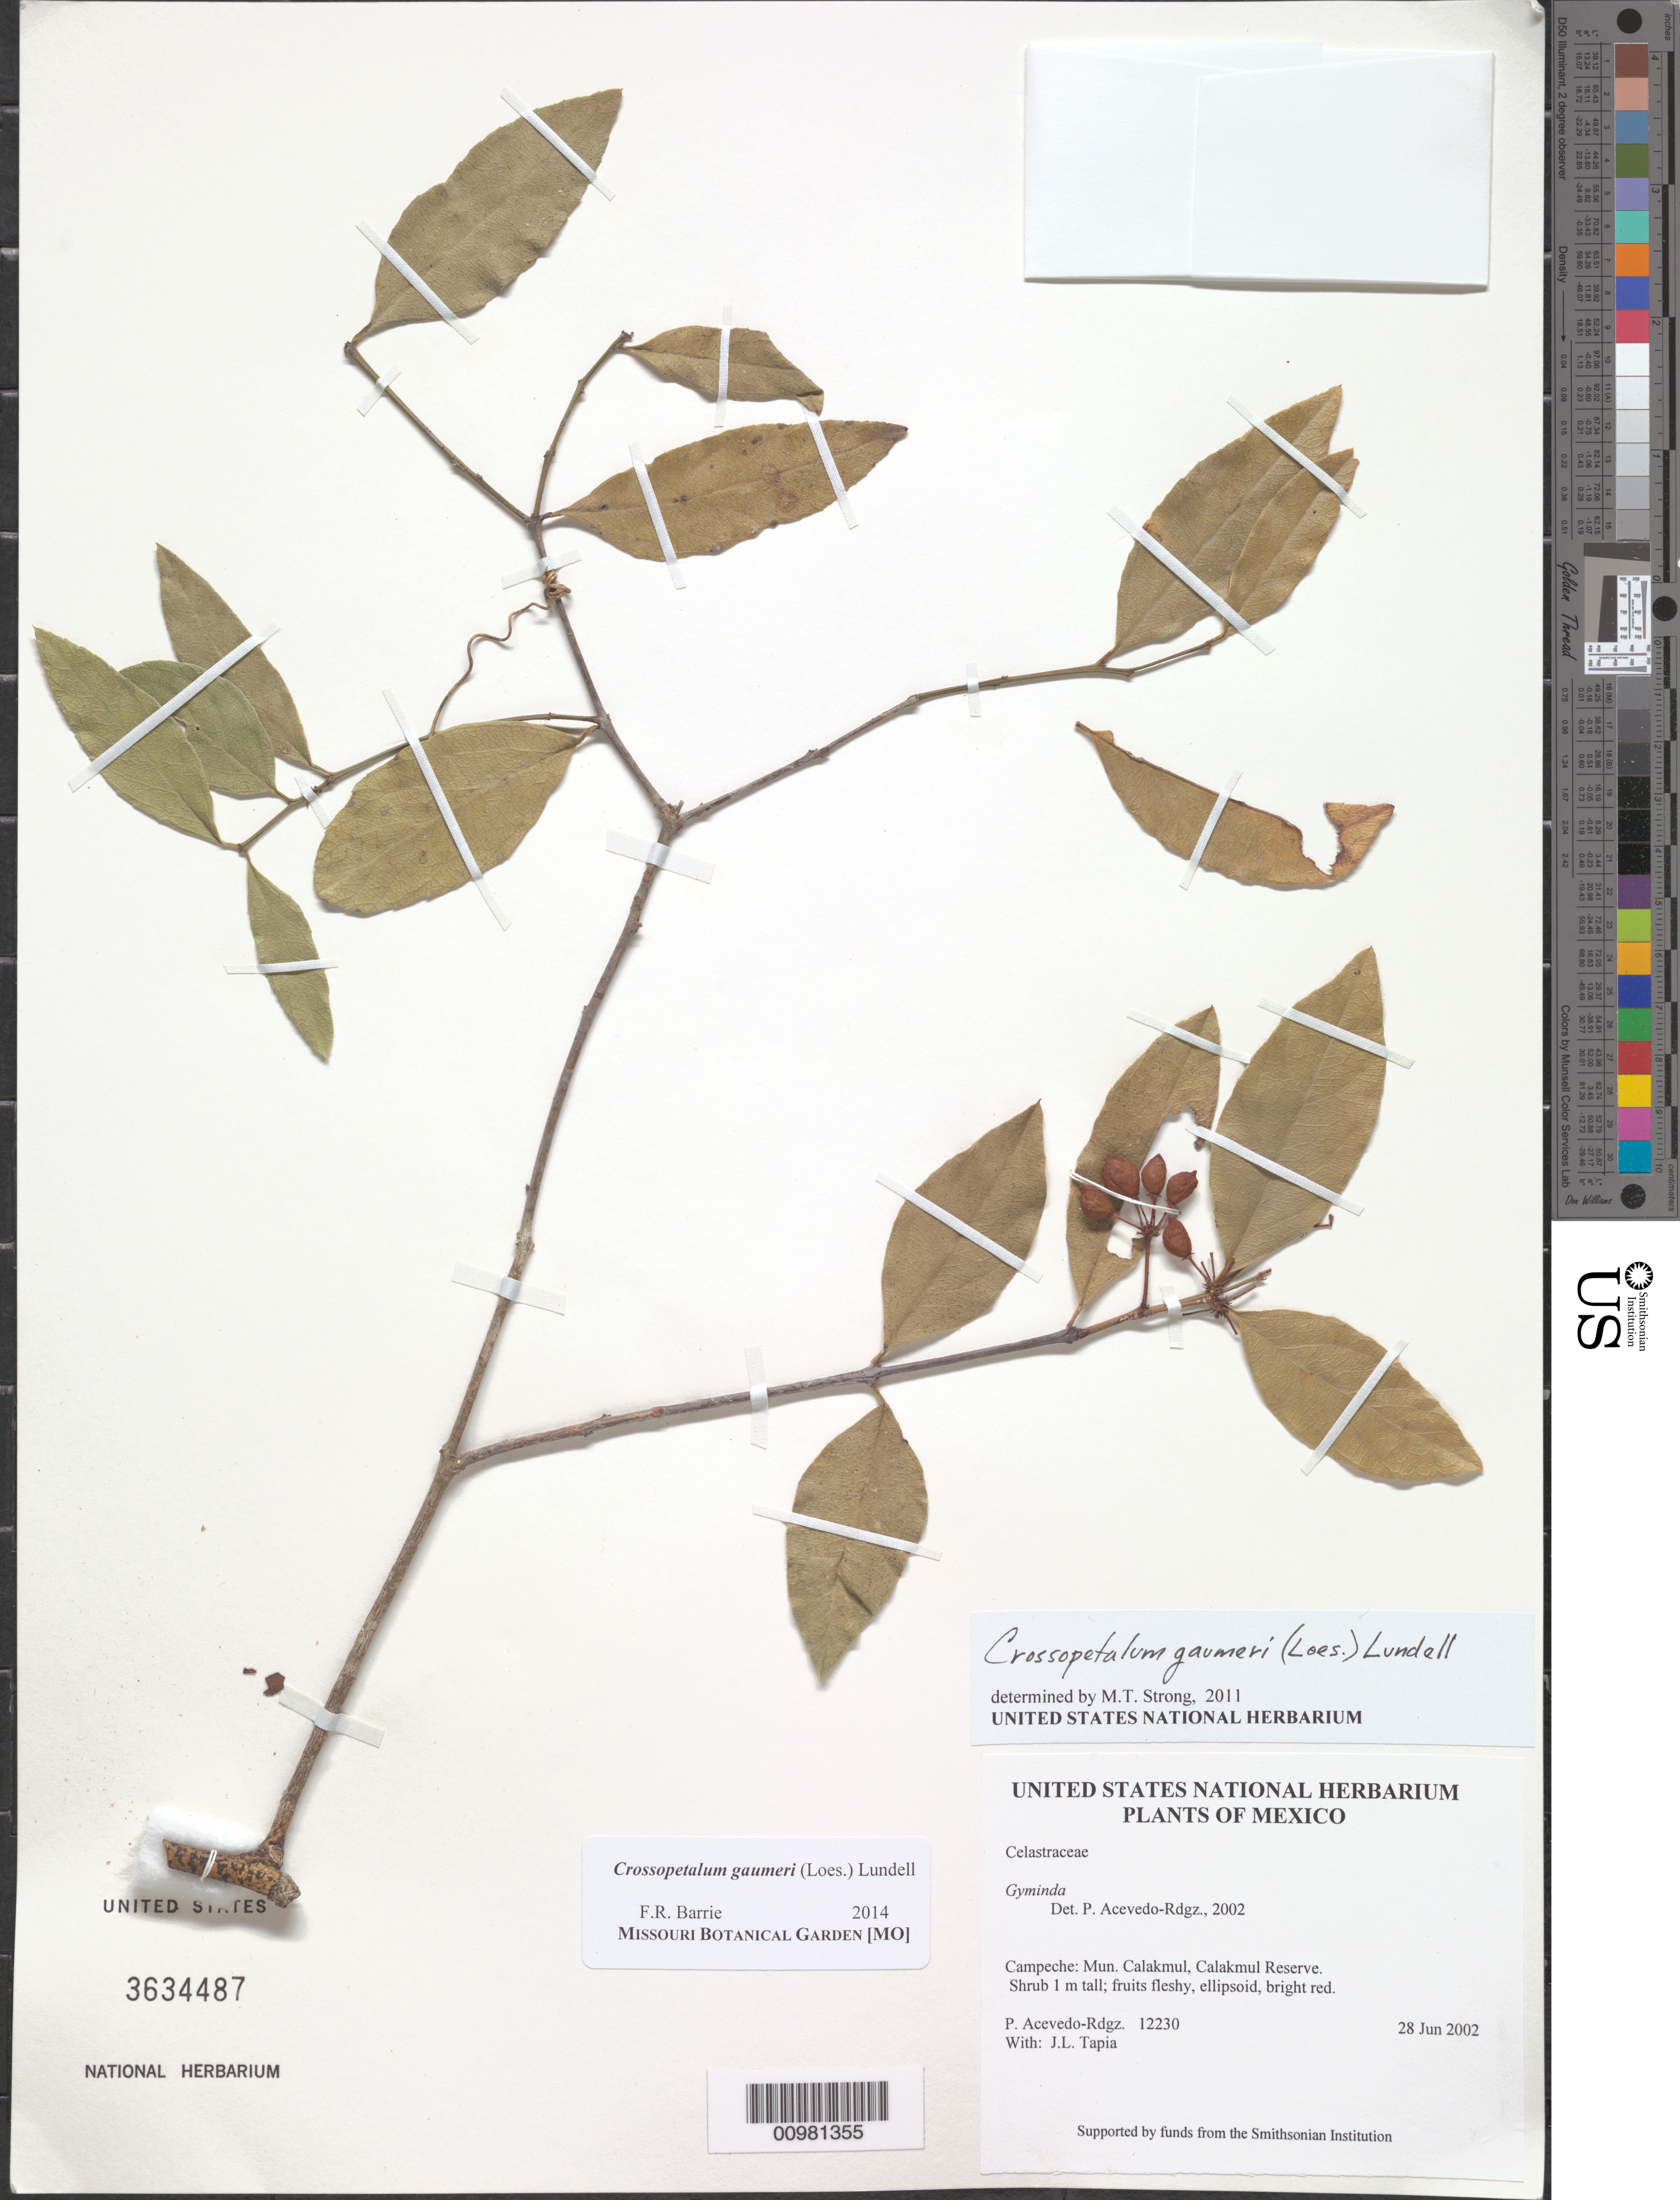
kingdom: Plantae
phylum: Tracheophyta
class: Magnoliopsida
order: Celastrales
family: Celastraceae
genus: Crossopetalum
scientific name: Crossopetalum gaumeri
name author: (Loes.) Lundell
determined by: Strong, M. T., (US), Smithsonian Institution - National Museum of Natural History (UNITED STATES)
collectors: P. Acevedo-Rodr. & J. L. Tapia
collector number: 12230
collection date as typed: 28 Jun 2002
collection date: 2002-06-28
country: Mexico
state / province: Campeche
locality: Campeche: Mun. Calakmul, Calakmul Reserve.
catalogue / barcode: US 3634487